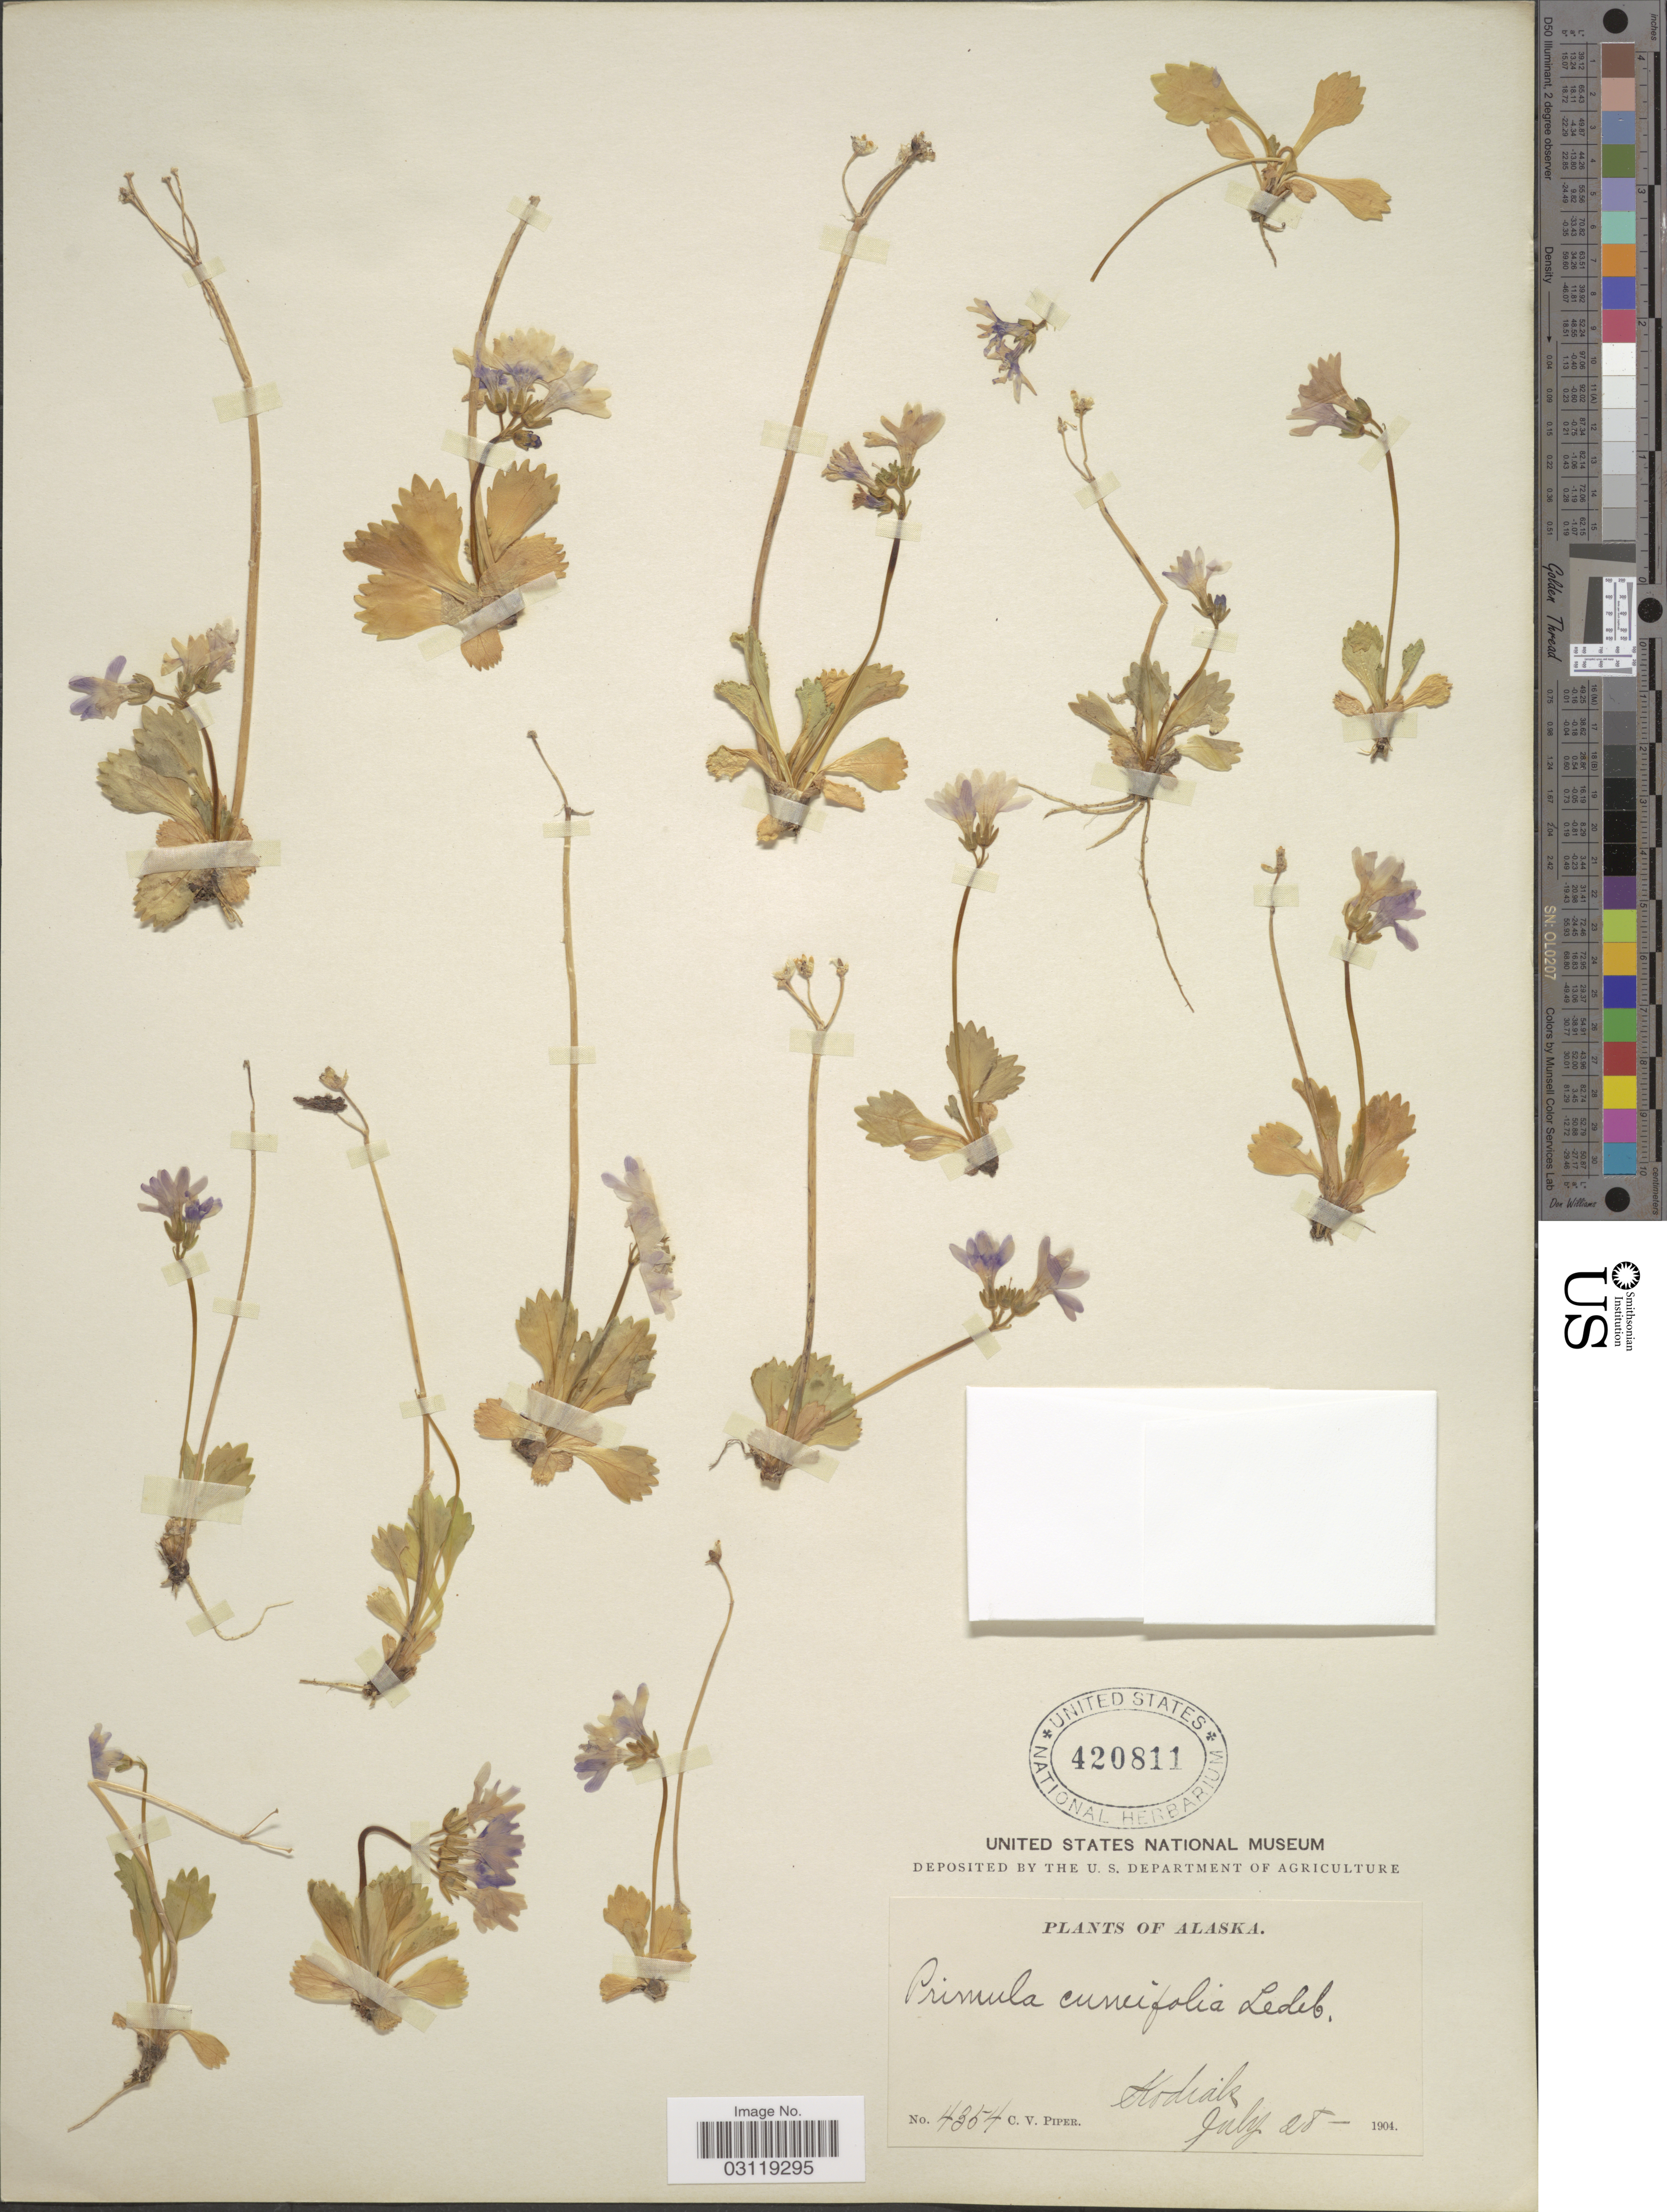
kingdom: Plantae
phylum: Tracheophyta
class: Magnoliopsida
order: Ericales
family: Primulaceae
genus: Primula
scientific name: Primula cuneifolia subsp. cuneifolia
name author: Ledeb.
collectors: C. V. Piper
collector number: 4354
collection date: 1904-07-28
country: United States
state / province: Alaska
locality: Kodiak.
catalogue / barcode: US 420811